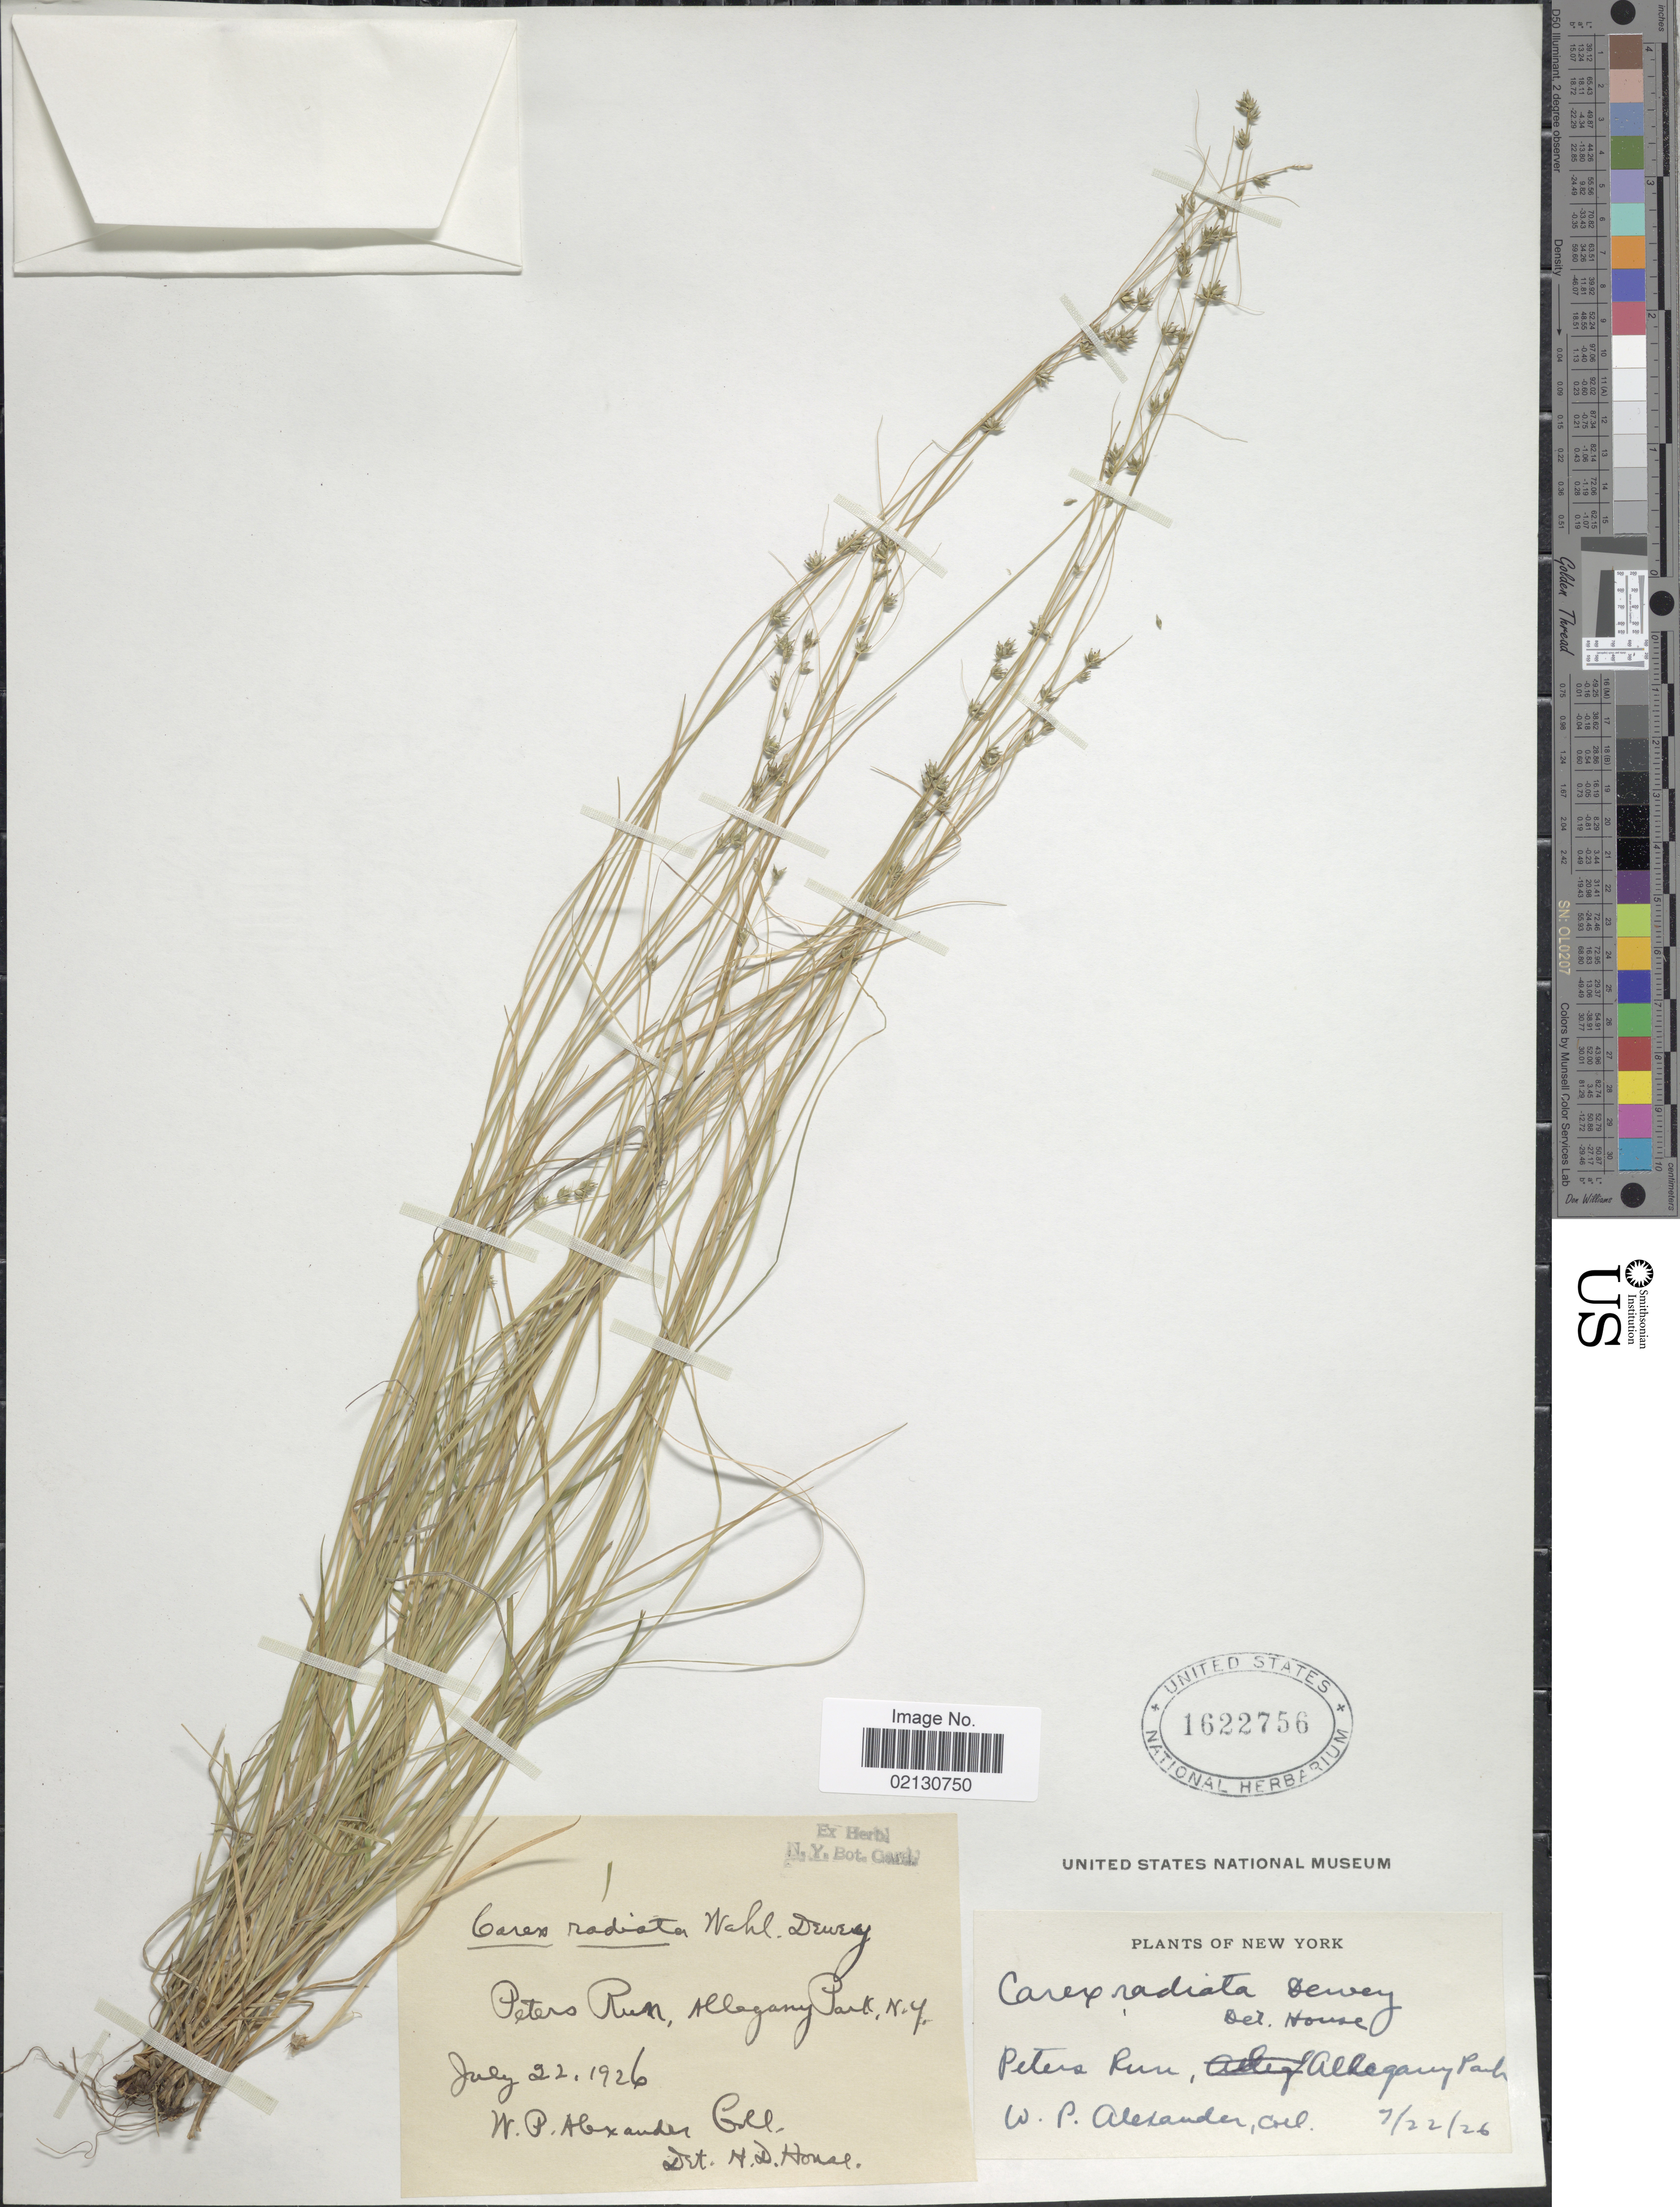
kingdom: Plantae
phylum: Tracheophyta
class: Liliopsida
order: Poales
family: Cyperaceae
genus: Carex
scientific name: Carex radiata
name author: (Wahlenb.) Small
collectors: W. P. Alexander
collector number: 1?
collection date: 1926-07-22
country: United States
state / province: New York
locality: Peters Run, Allegany Park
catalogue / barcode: US 1622756